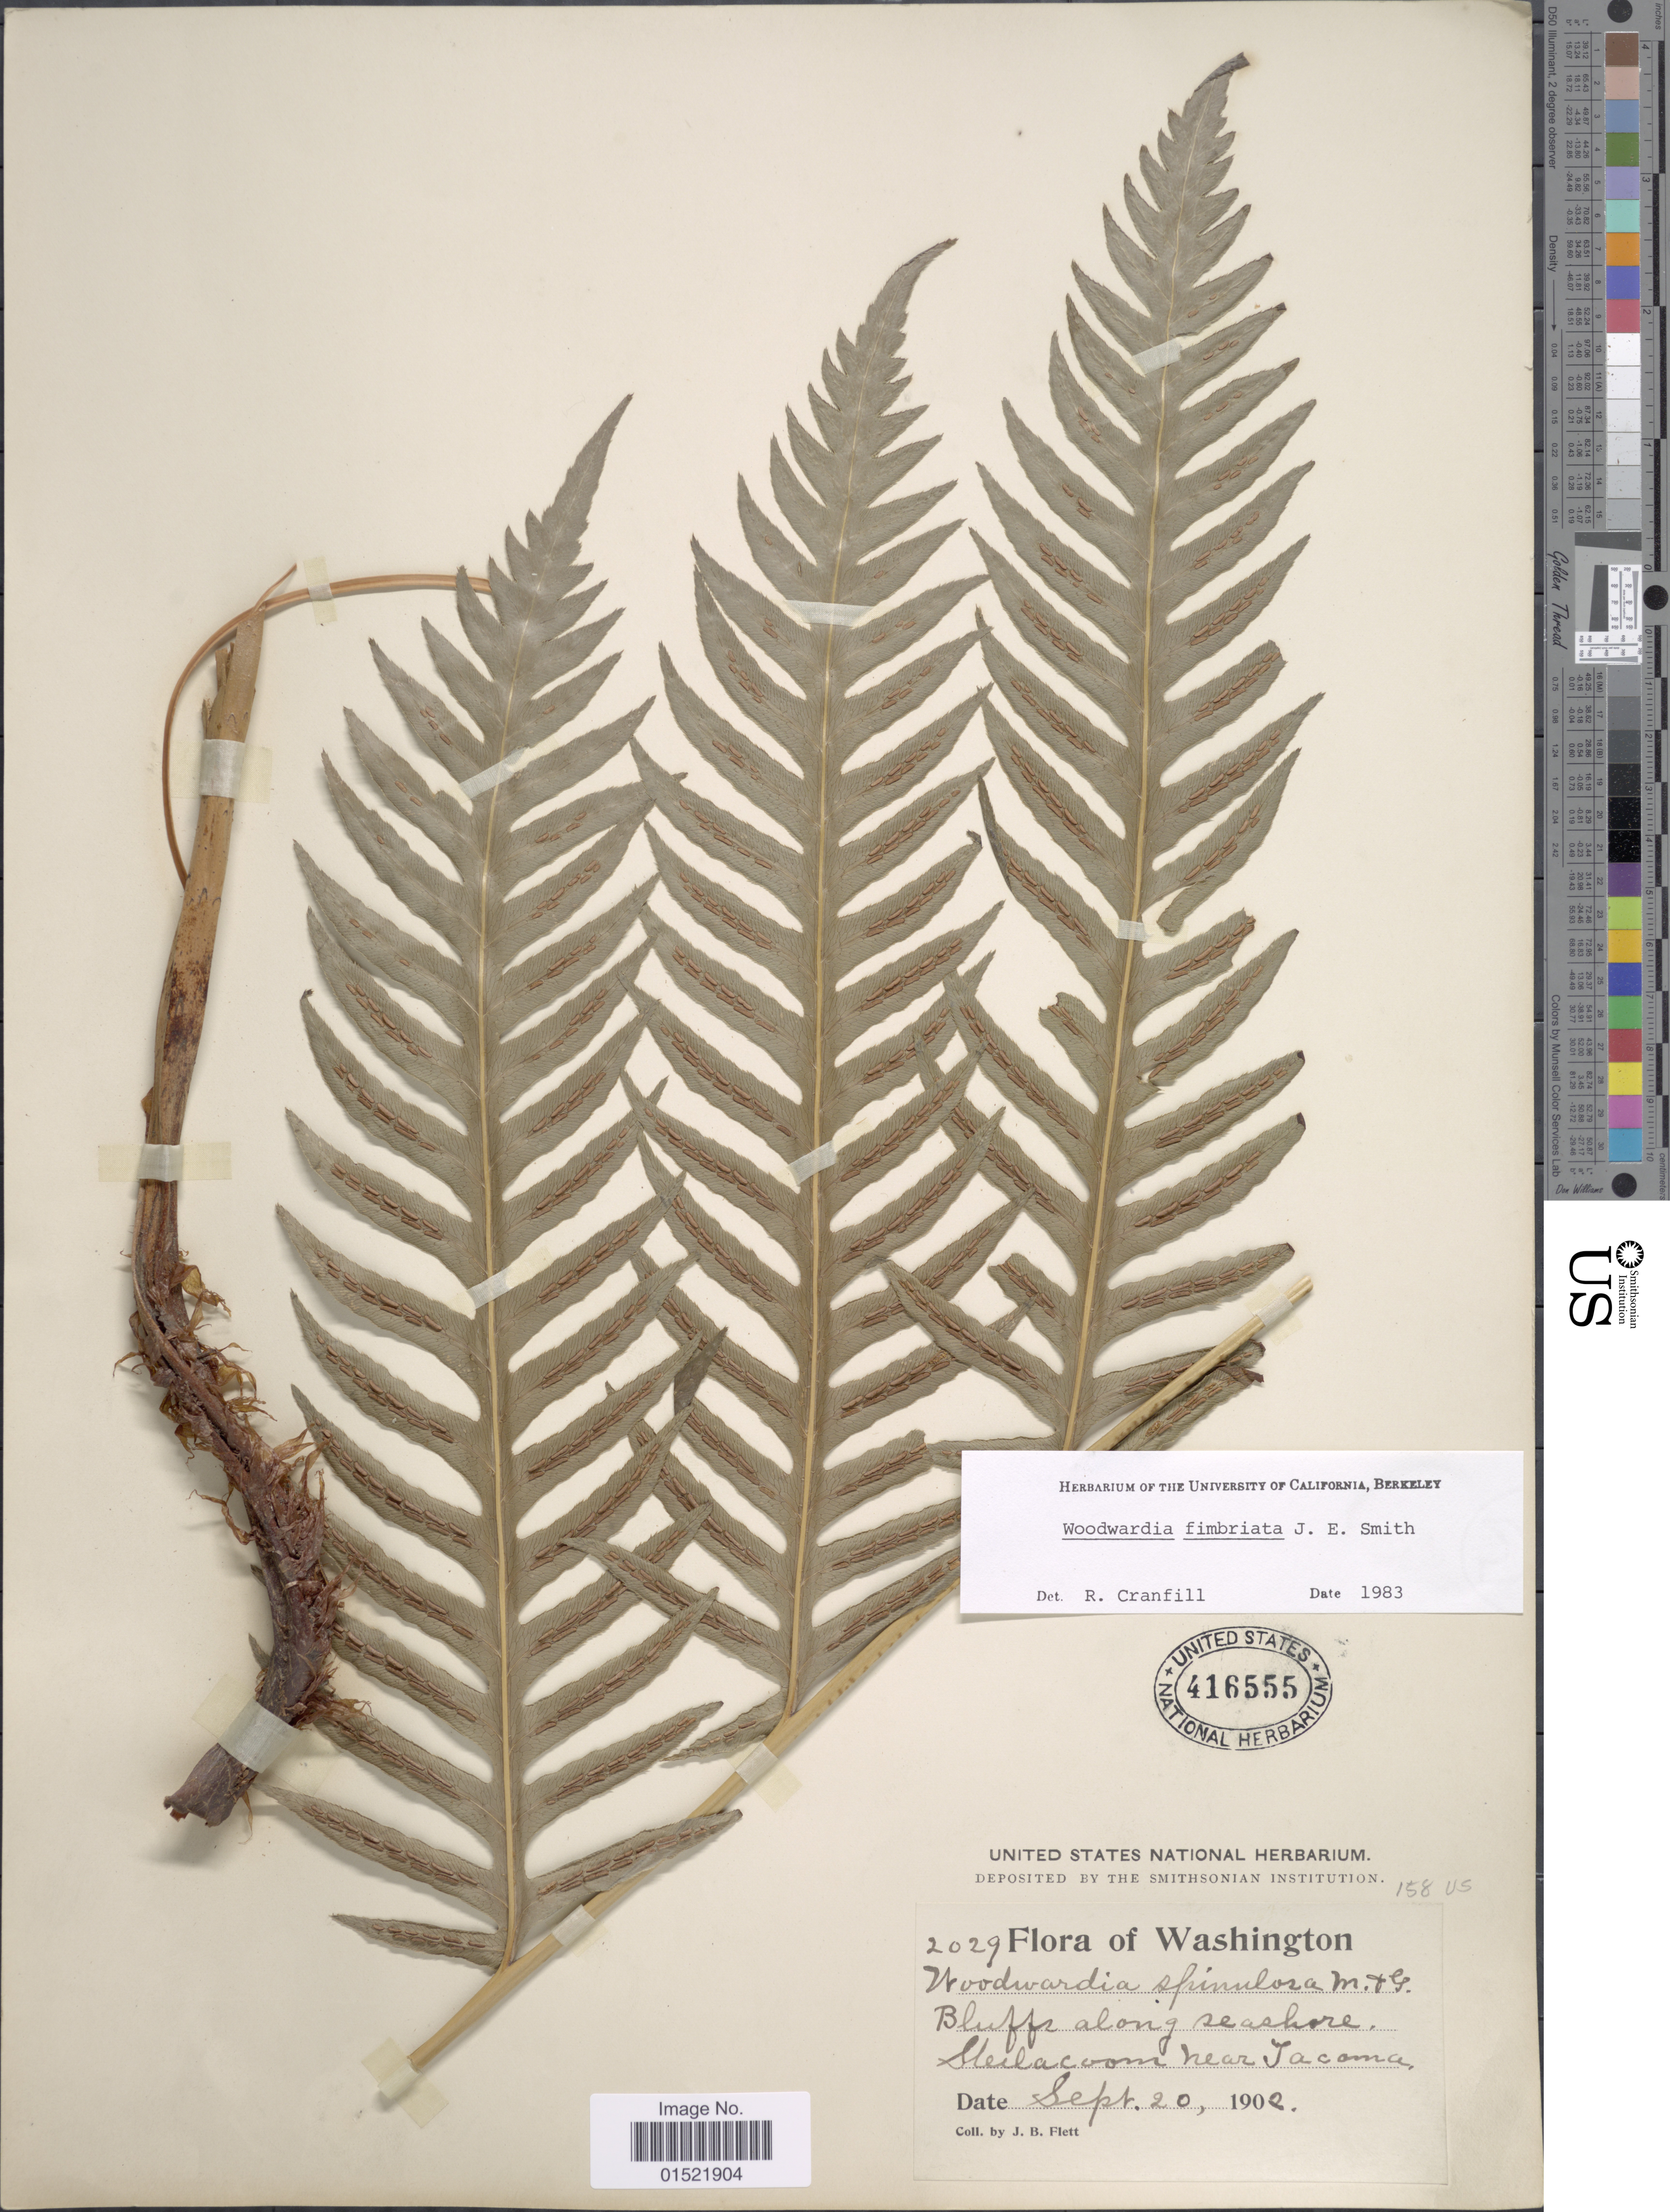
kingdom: Plantae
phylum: Tracheophyta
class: Polypodiopsida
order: Polypodiales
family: Blechnaceae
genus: Woodwardia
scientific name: Woodwardia fimbriata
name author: Sm.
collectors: J. Flett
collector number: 2029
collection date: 1902-09-20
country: United States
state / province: Washington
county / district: Pierce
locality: Bluffs along seashore, Steilacoom near Tacoma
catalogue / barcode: US 416555